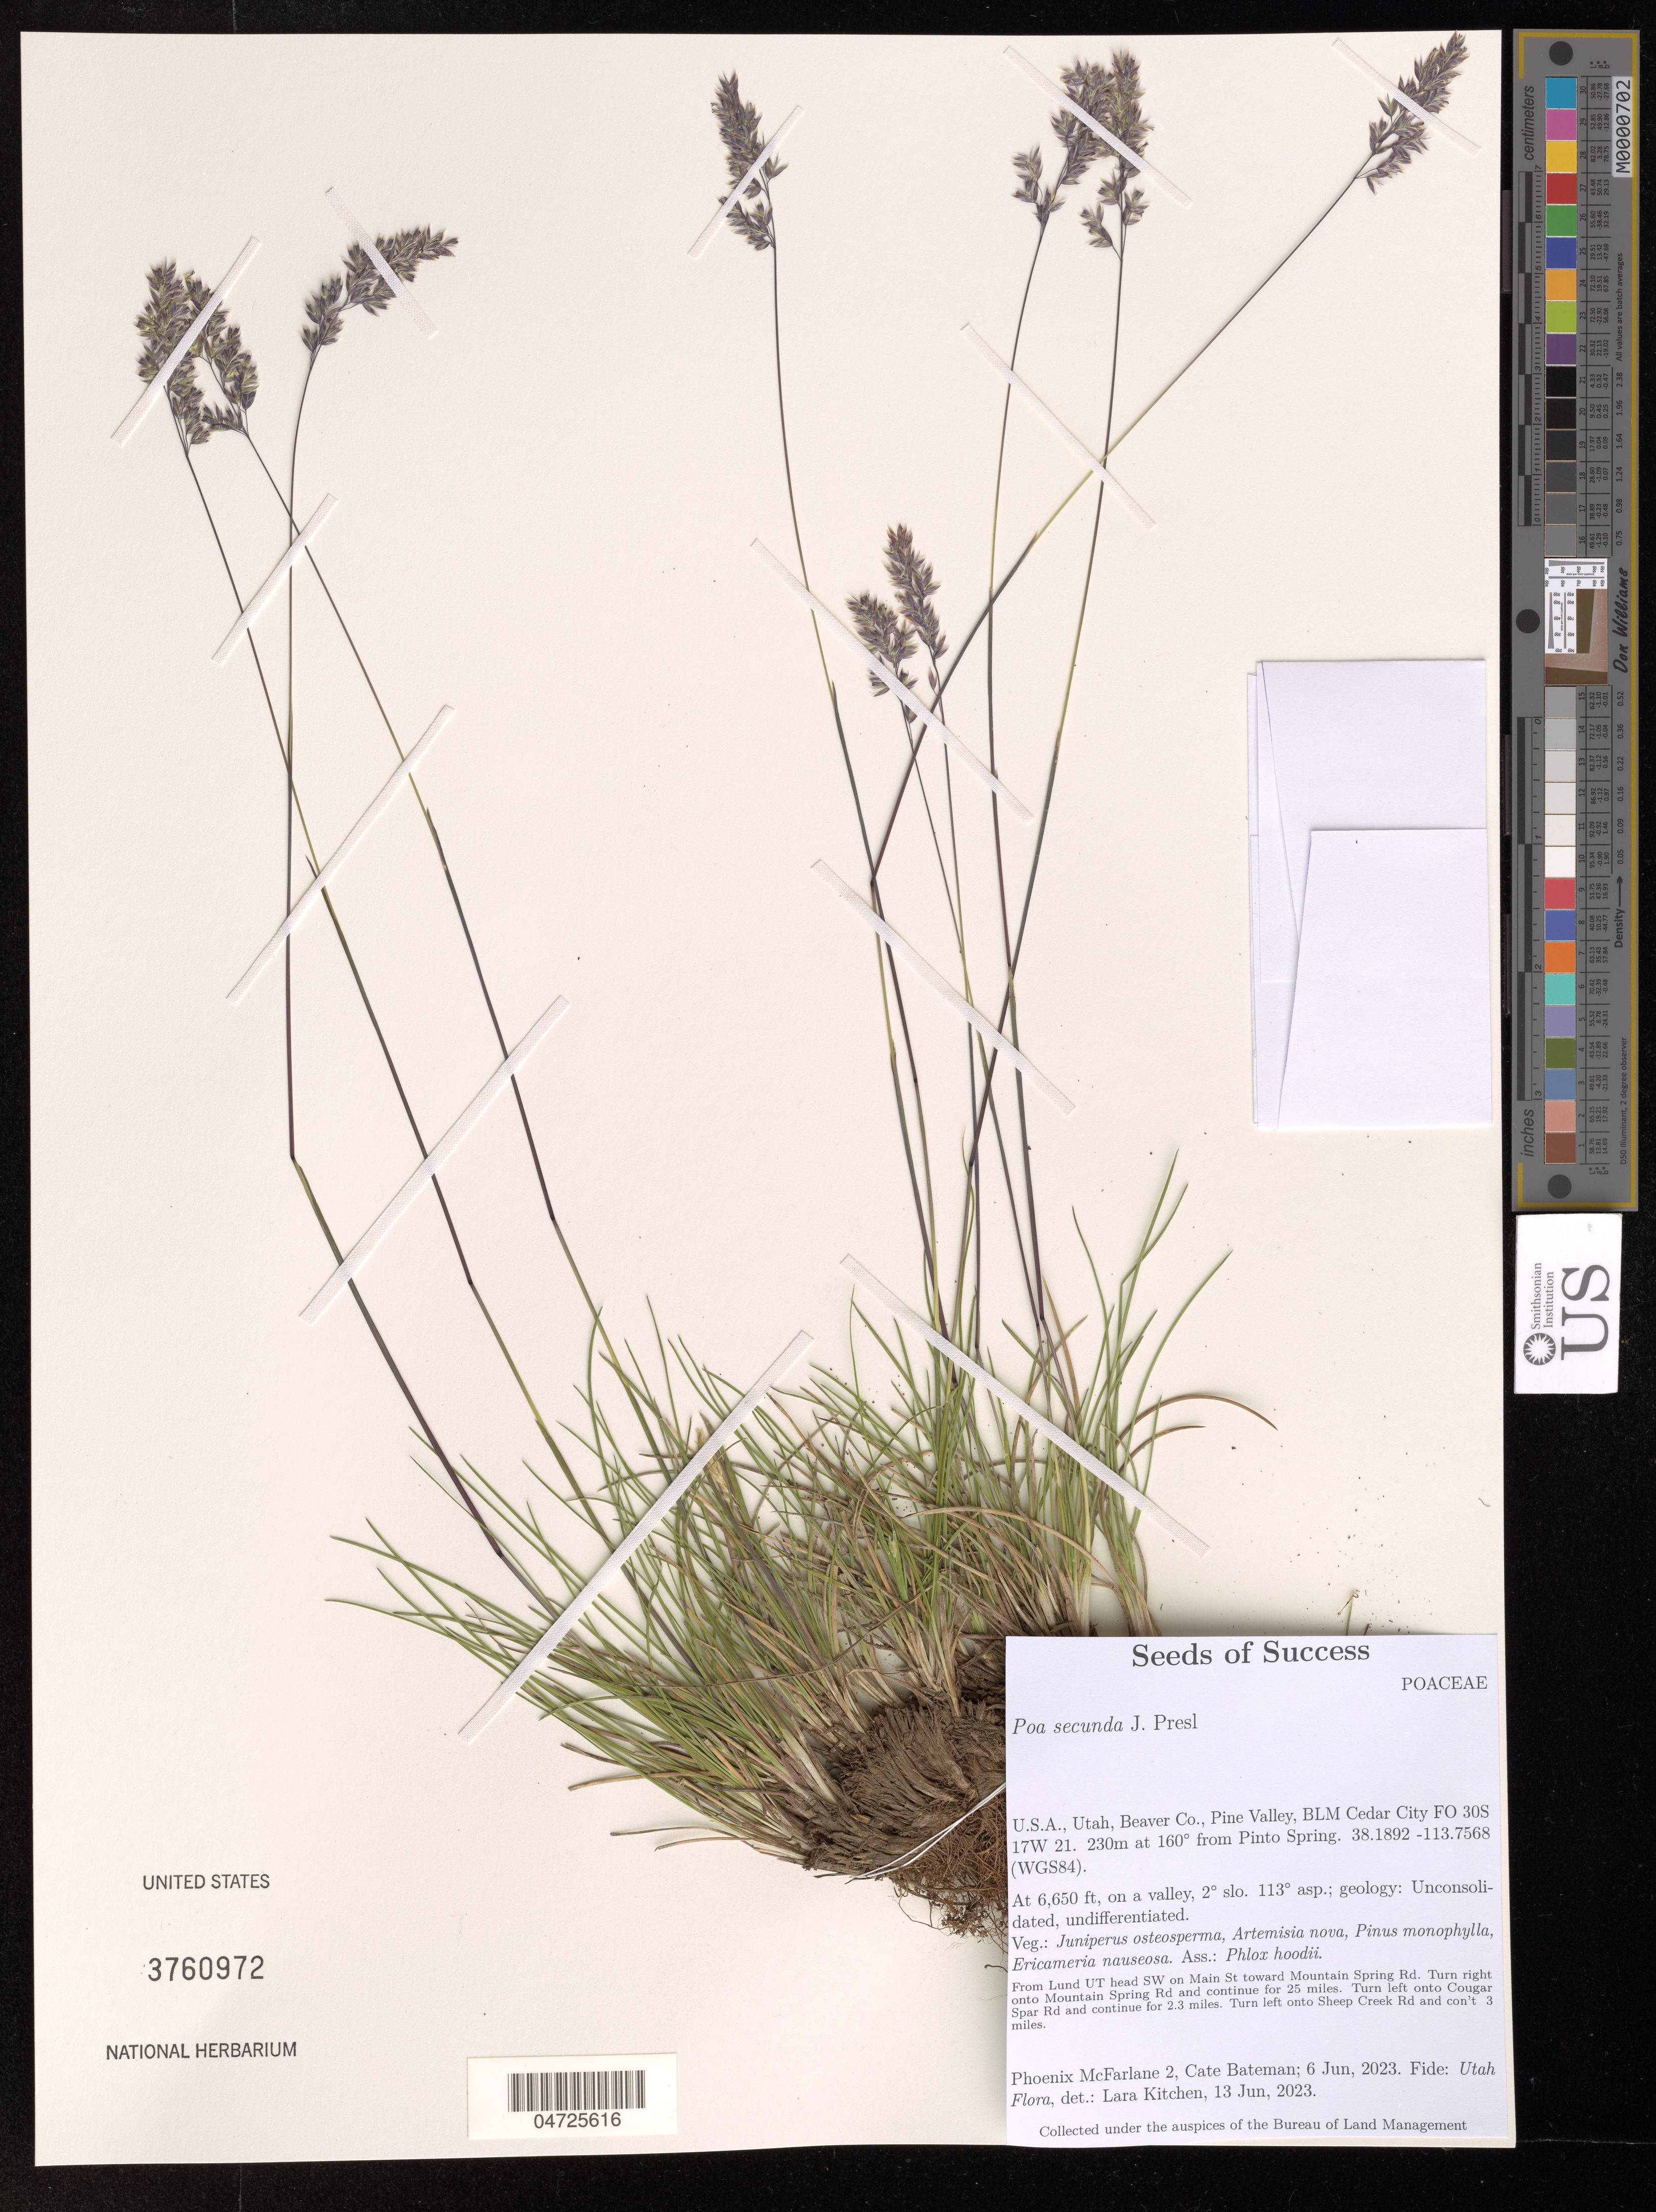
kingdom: Plantae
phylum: Tracheophyta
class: Liliopsida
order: Poales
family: Poaceae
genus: Poa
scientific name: Poa secunda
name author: J. Presl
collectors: P. McFarlane & C. Bateman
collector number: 2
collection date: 2023-06-06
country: United States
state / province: Utah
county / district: Beaver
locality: Beaver Co., Pine Valley, BLM Cedar City FO 30S 17W 21. 230m at 160º from Pinto Spring. (WGS84). From Lund UT head SW on Main St toward Mountain Spring Rd. Turn right onto Mountain Spring Rd and continue for 25 miles. Turn left onto Cougar Spar Rd and continue for 2.3 miles. Turn left onto Sheep Creek Rd and con't 3 miles.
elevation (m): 2027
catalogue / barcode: US 3760972